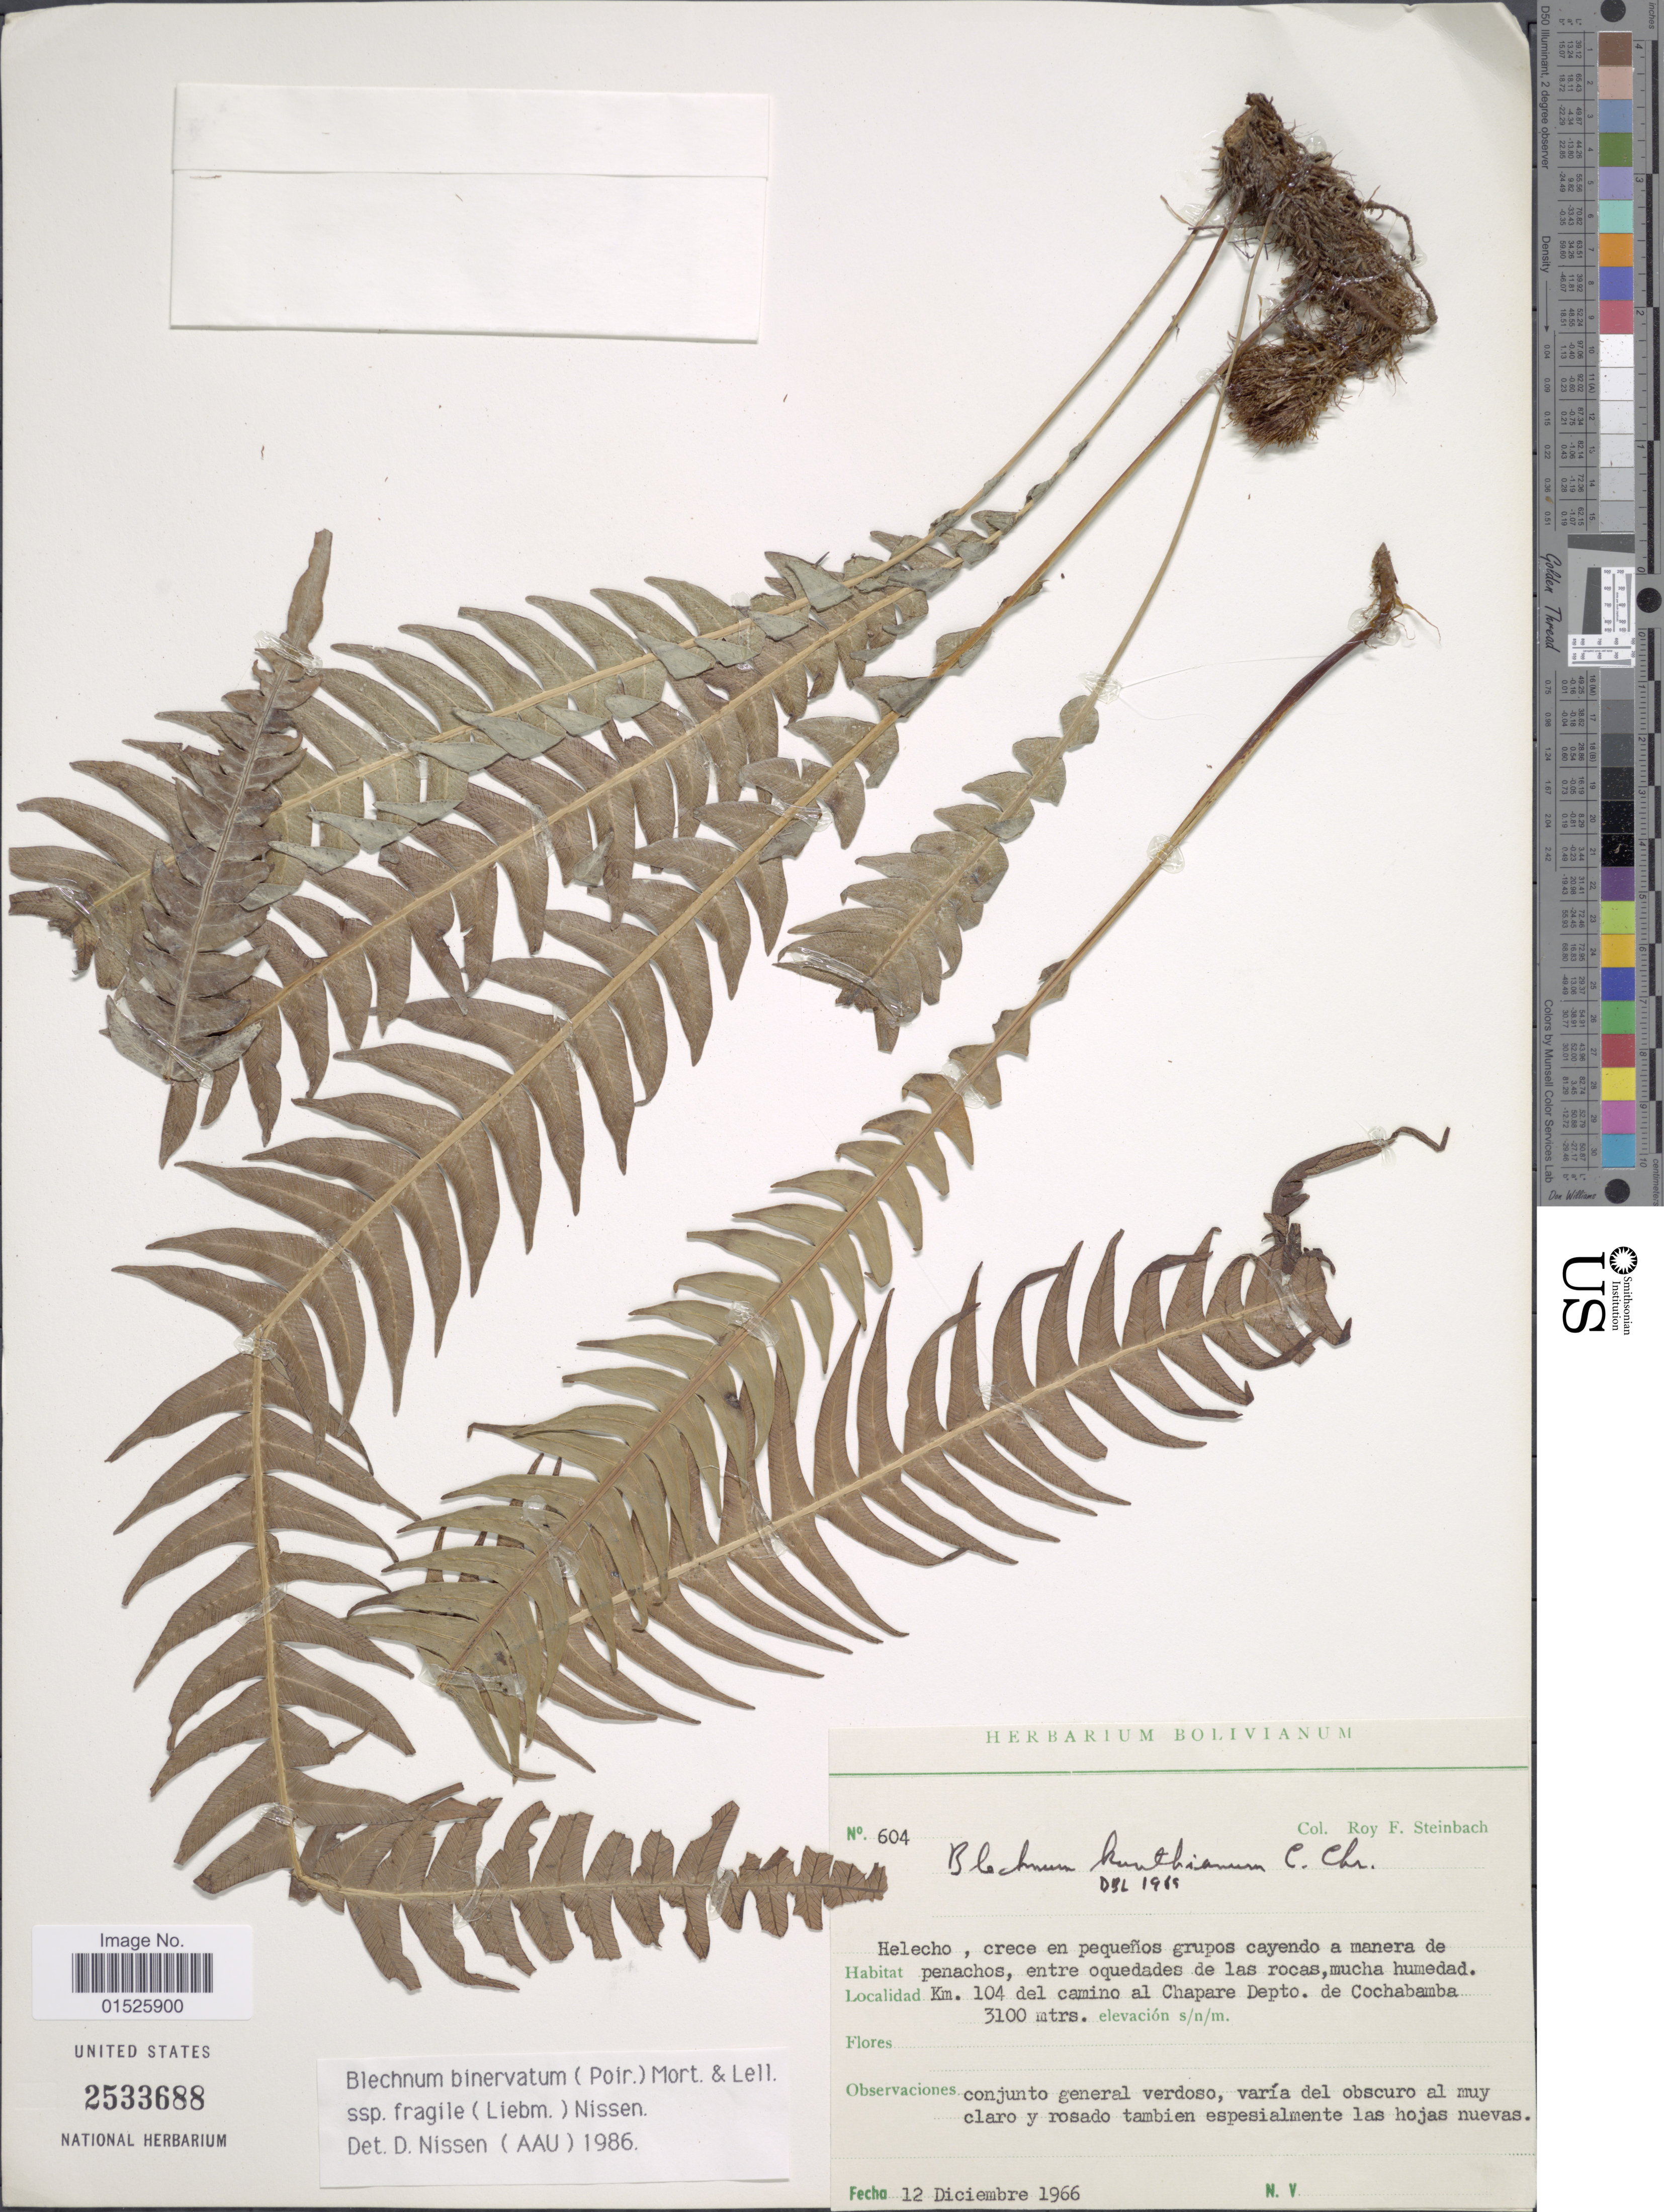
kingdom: Plantae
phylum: Tracheophyta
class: Polypodiopsida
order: Polypodiales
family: Blechnaceae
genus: Blechnum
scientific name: Blechnum fragile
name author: (Liebm.) C.V. Morton & Lellinger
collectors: R. F. Steinbach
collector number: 604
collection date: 1966-12-12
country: Bolivia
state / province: Cochabamba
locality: Km. 104 del camino al Chapare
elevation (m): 3100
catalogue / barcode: US 2533688